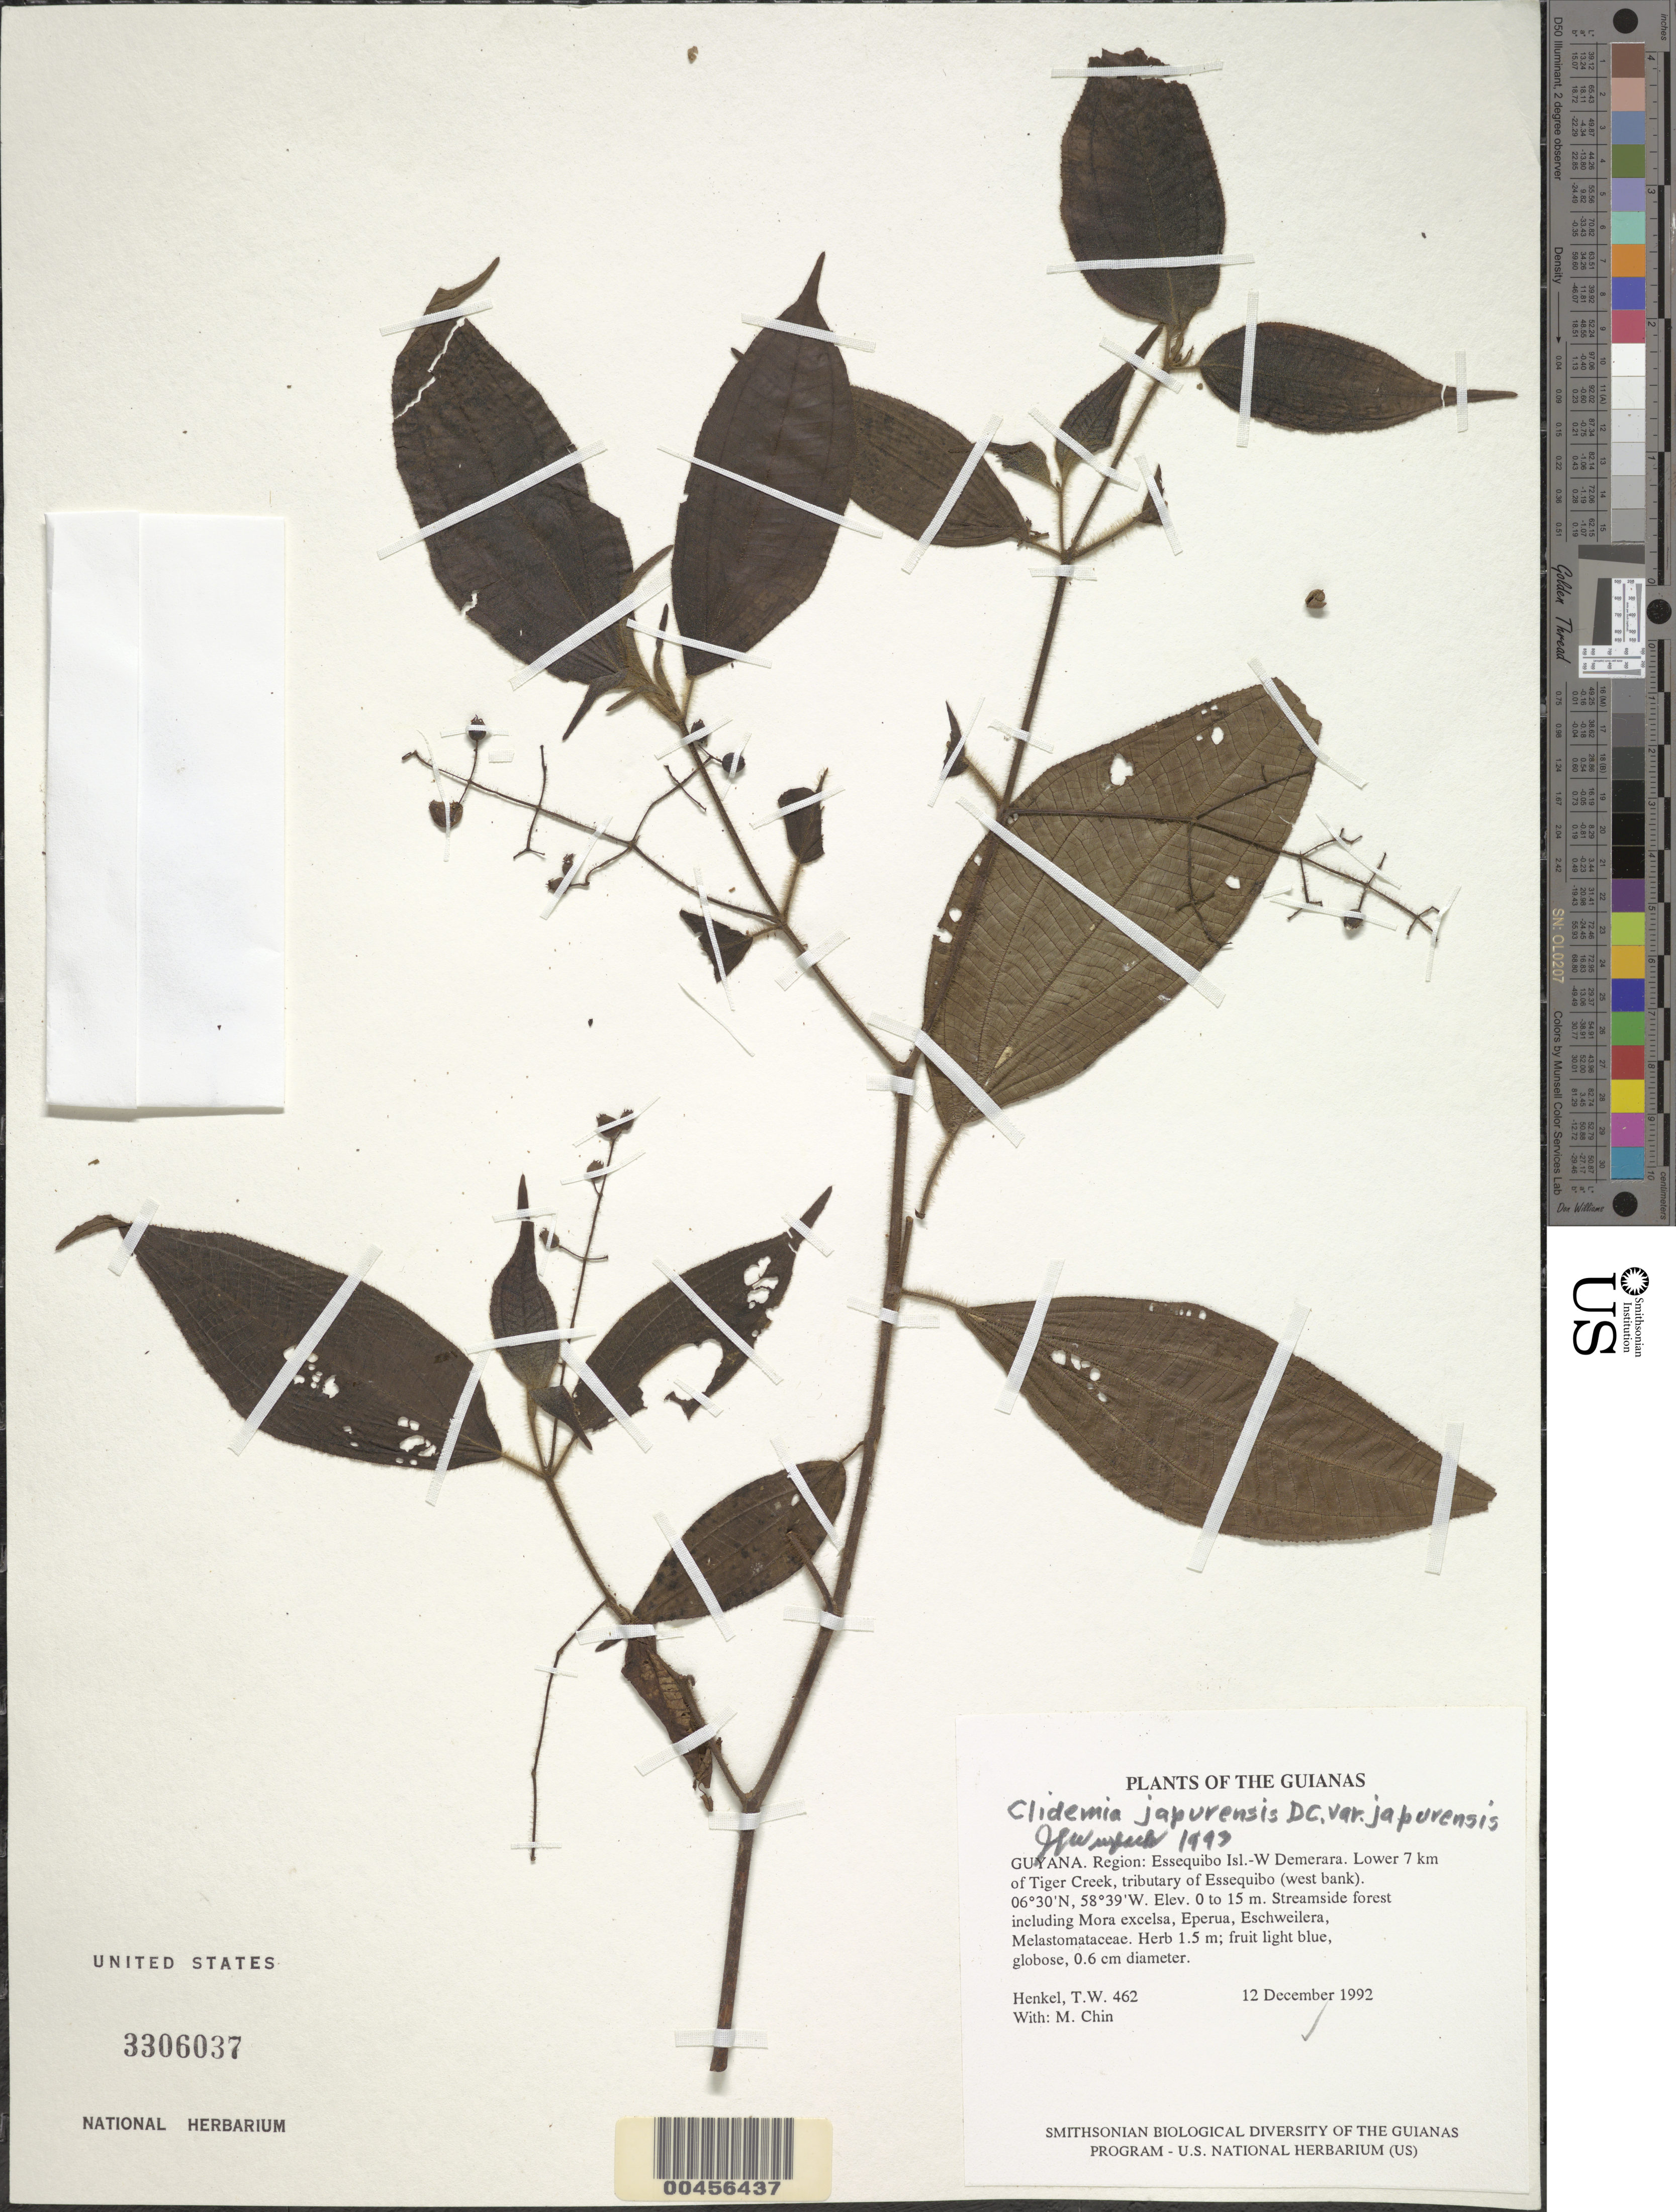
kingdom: Plantae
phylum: Tracheophyta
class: Magnoliopsida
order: Myrtales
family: Melastomataceae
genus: Clidemia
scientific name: Clidemia japurensis var. japurensis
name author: DC.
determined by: Wurdack, John J., (US), US (UNITED STATES)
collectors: T. Henkel & M. Chin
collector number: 462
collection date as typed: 12 December 1992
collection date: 1992-12-12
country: Guyana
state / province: Essequibo Isl-W. Demerara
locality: Lower 7 km of Tiger Creek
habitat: Streamside forest including Mora excelsa, Eperua, Eschweilera, Melastomataceae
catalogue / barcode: US 3306037